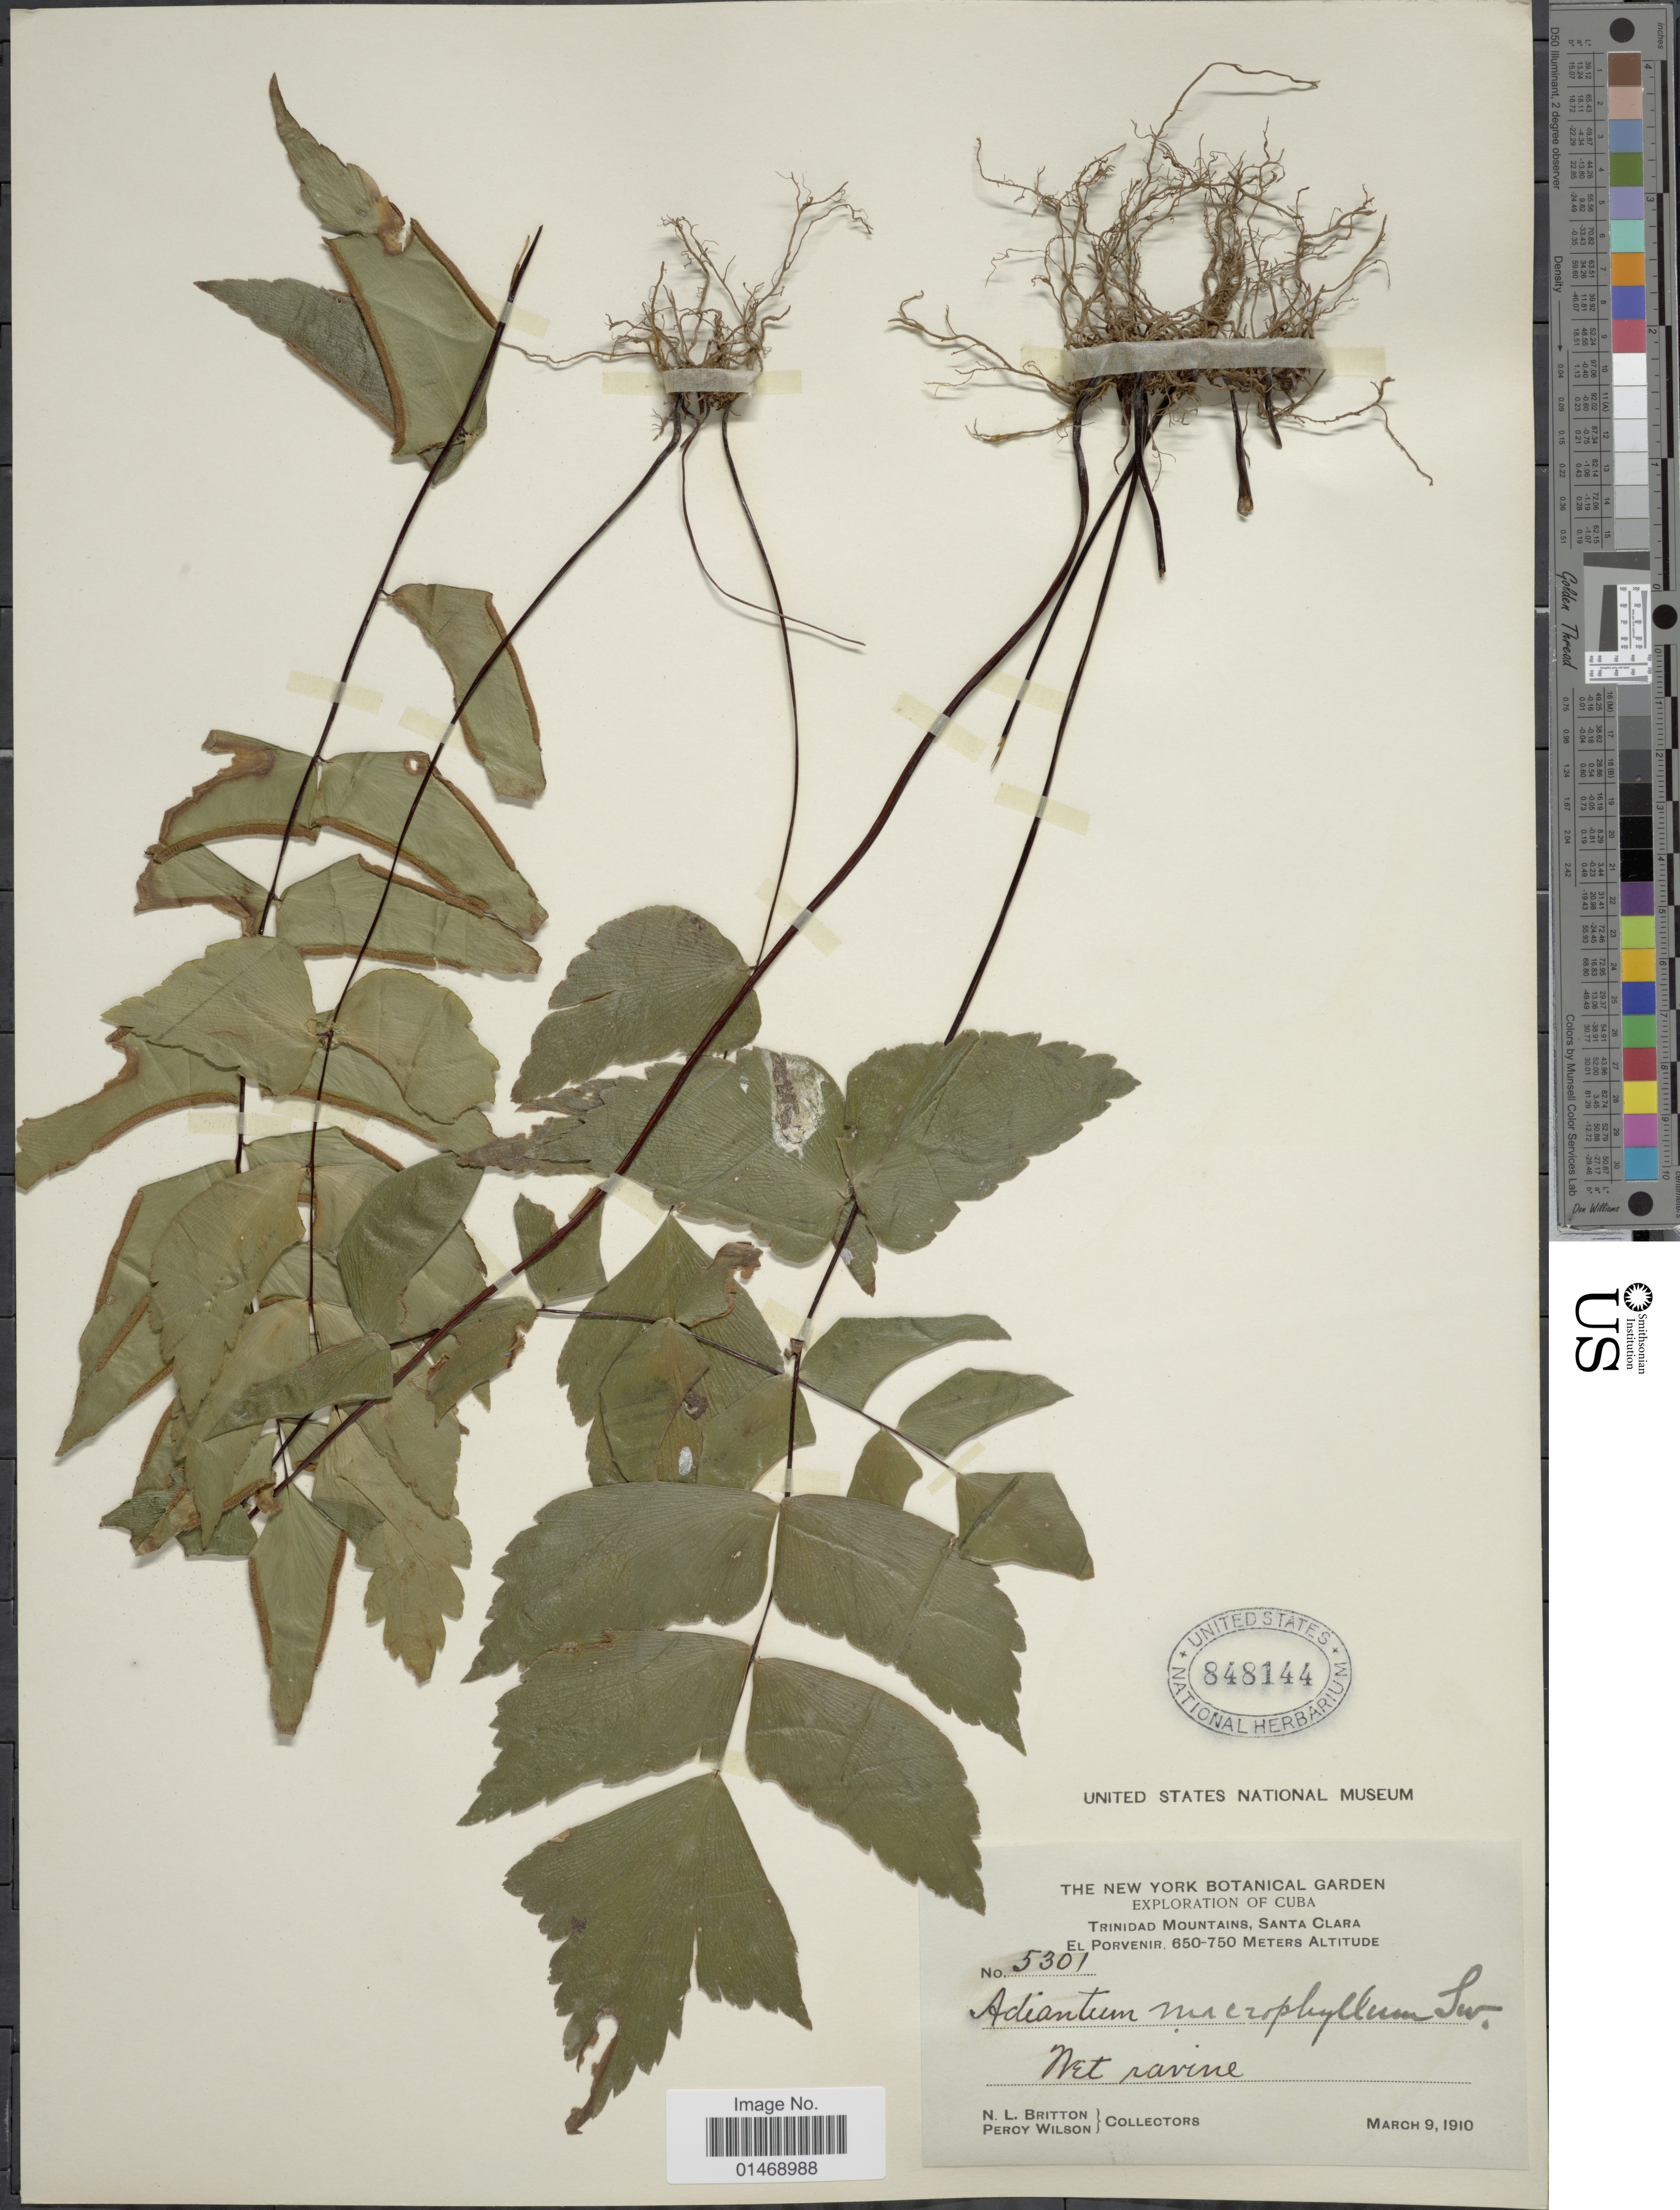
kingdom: Plantae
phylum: Tracheophyta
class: Polypodiopsida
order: Polypodiales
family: Pteridaceae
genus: Adiantum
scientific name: Adiantum macrophyllum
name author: Sw.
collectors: N. Britton & P. Wilson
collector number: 5301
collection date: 1910-03-09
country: Cuba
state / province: Las Villas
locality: Trinidad Mountains, Santa Clara El Porvenir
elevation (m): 650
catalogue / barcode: US 848144